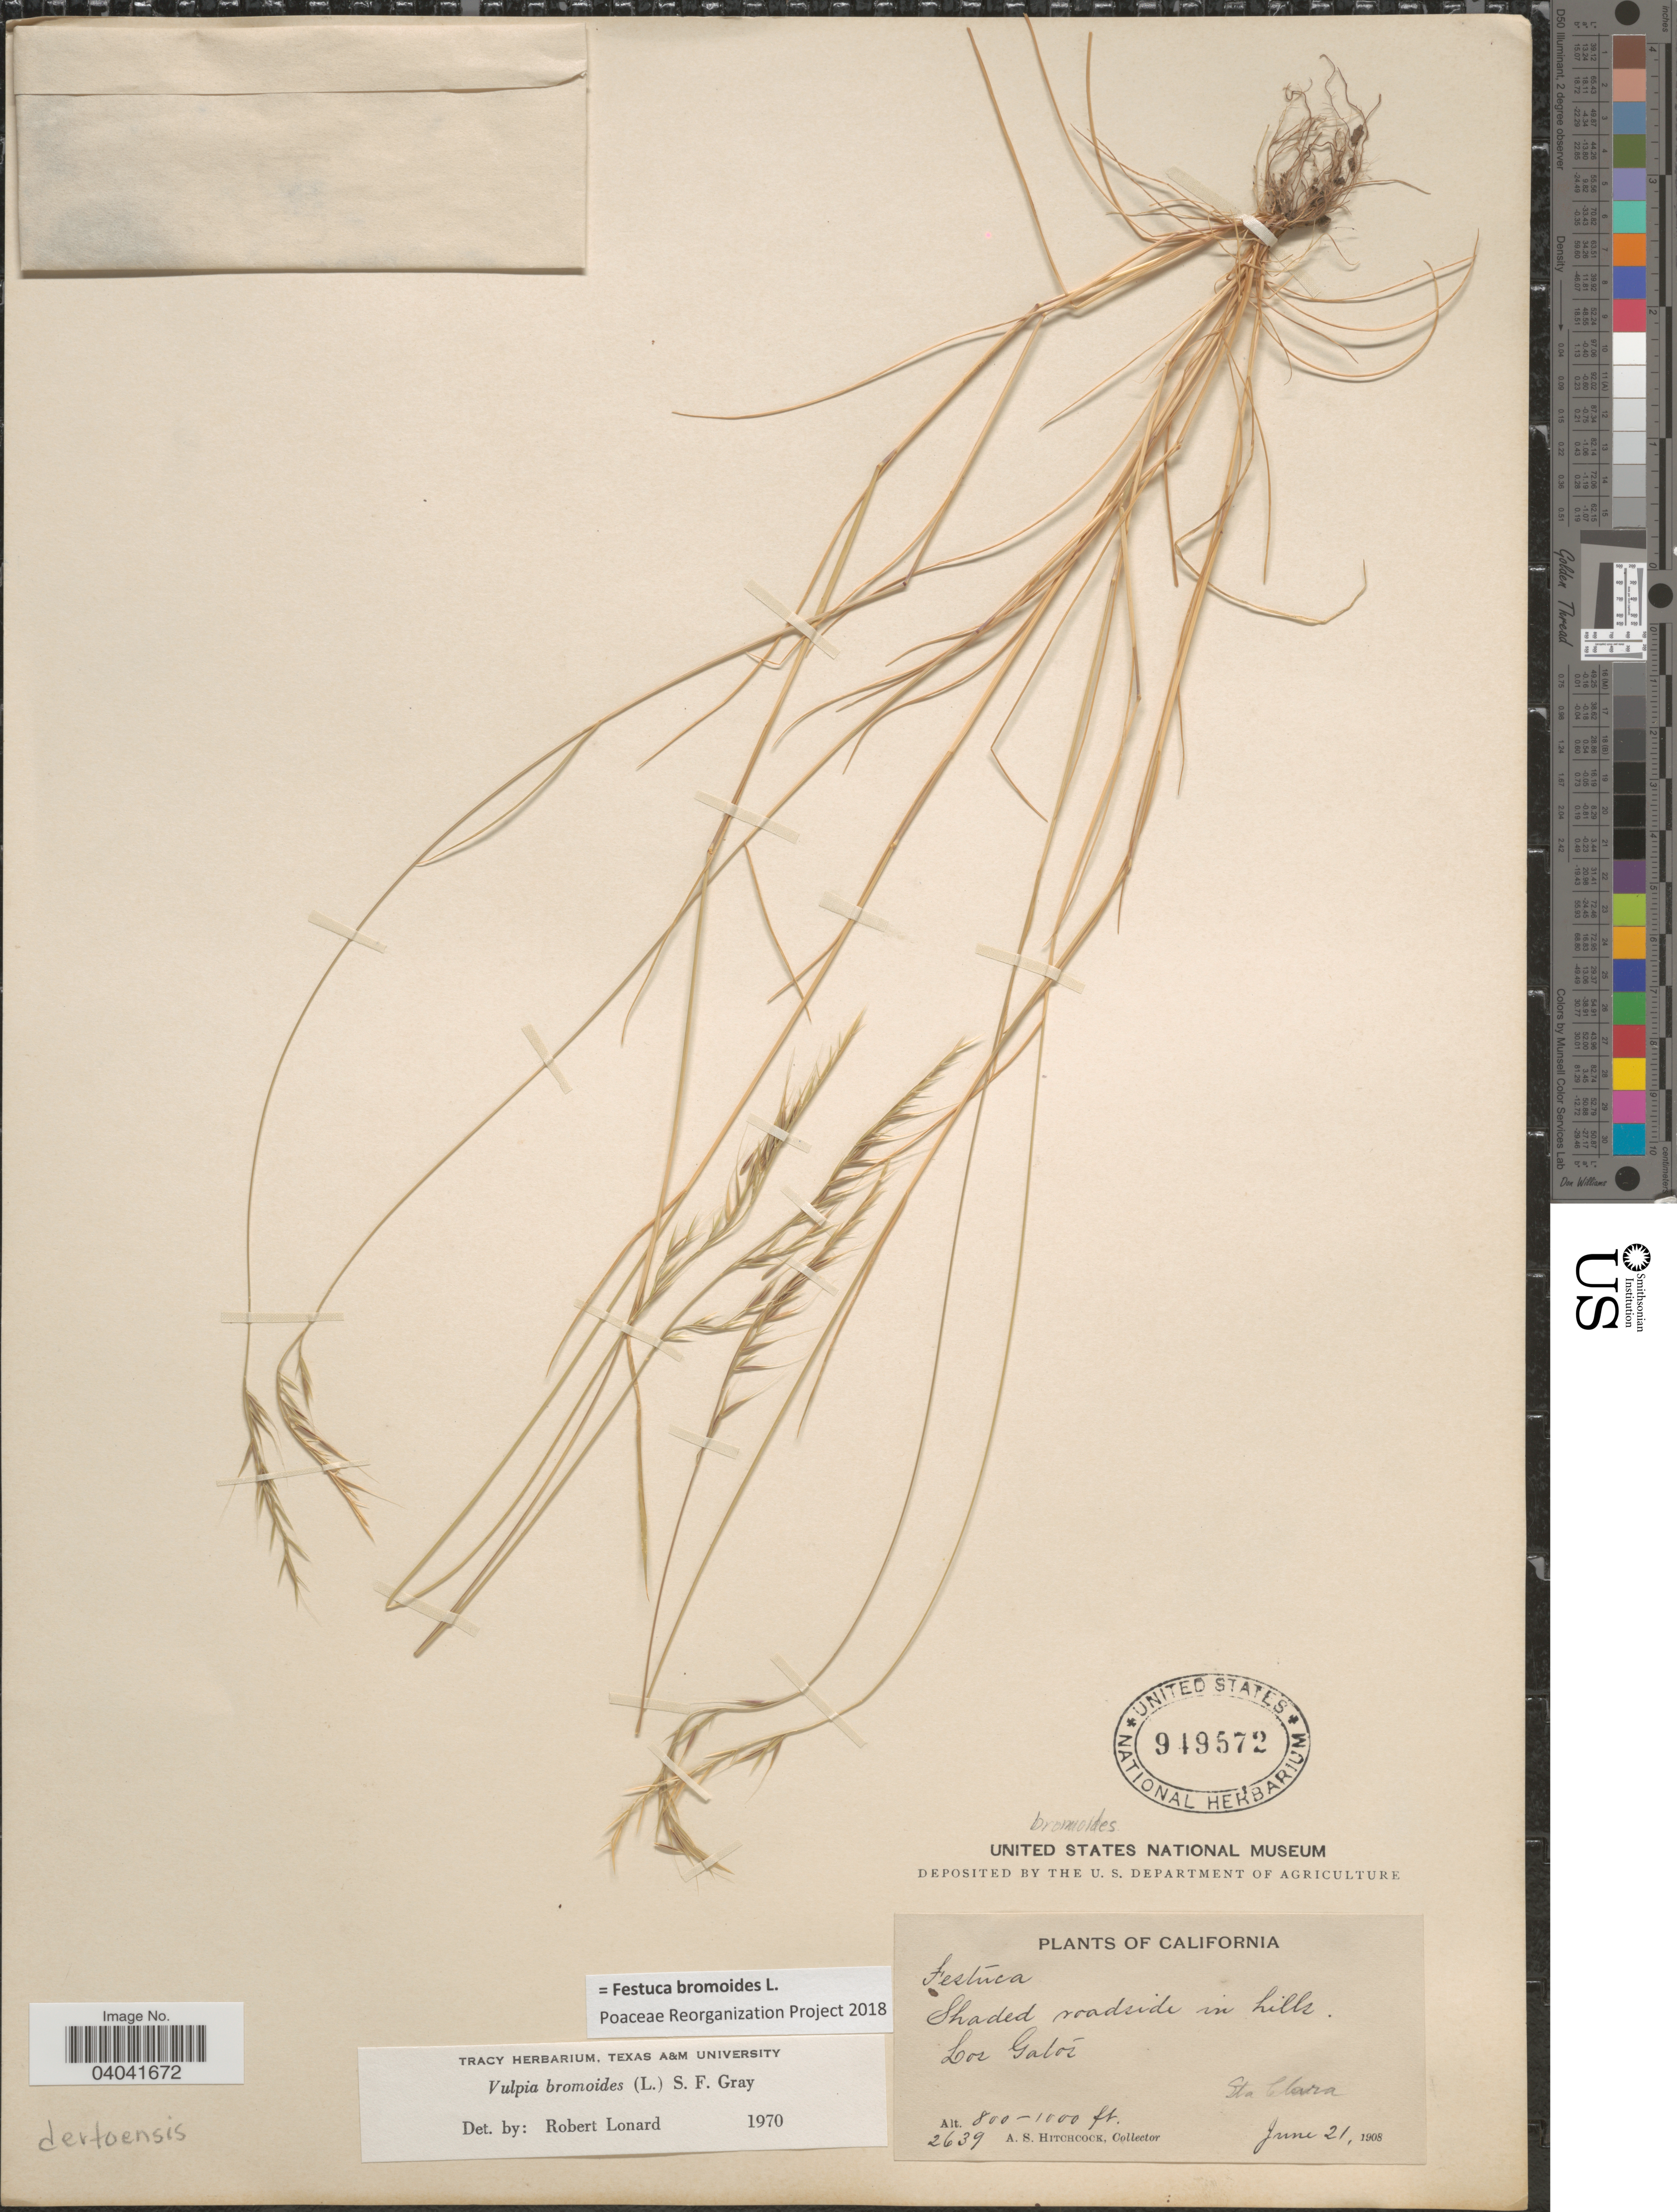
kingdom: Plantae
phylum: Tracheophyta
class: Liliopsida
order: Poales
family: Poaceae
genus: Festuca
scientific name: Festuca bromoides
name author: L.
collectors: A. S. Hitchcock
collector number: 2639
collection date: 1908-06-21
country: United States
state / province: California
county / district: Santa Clara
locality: Los Gatos. Sta. Clara.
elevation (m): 244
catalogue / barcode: US 949572